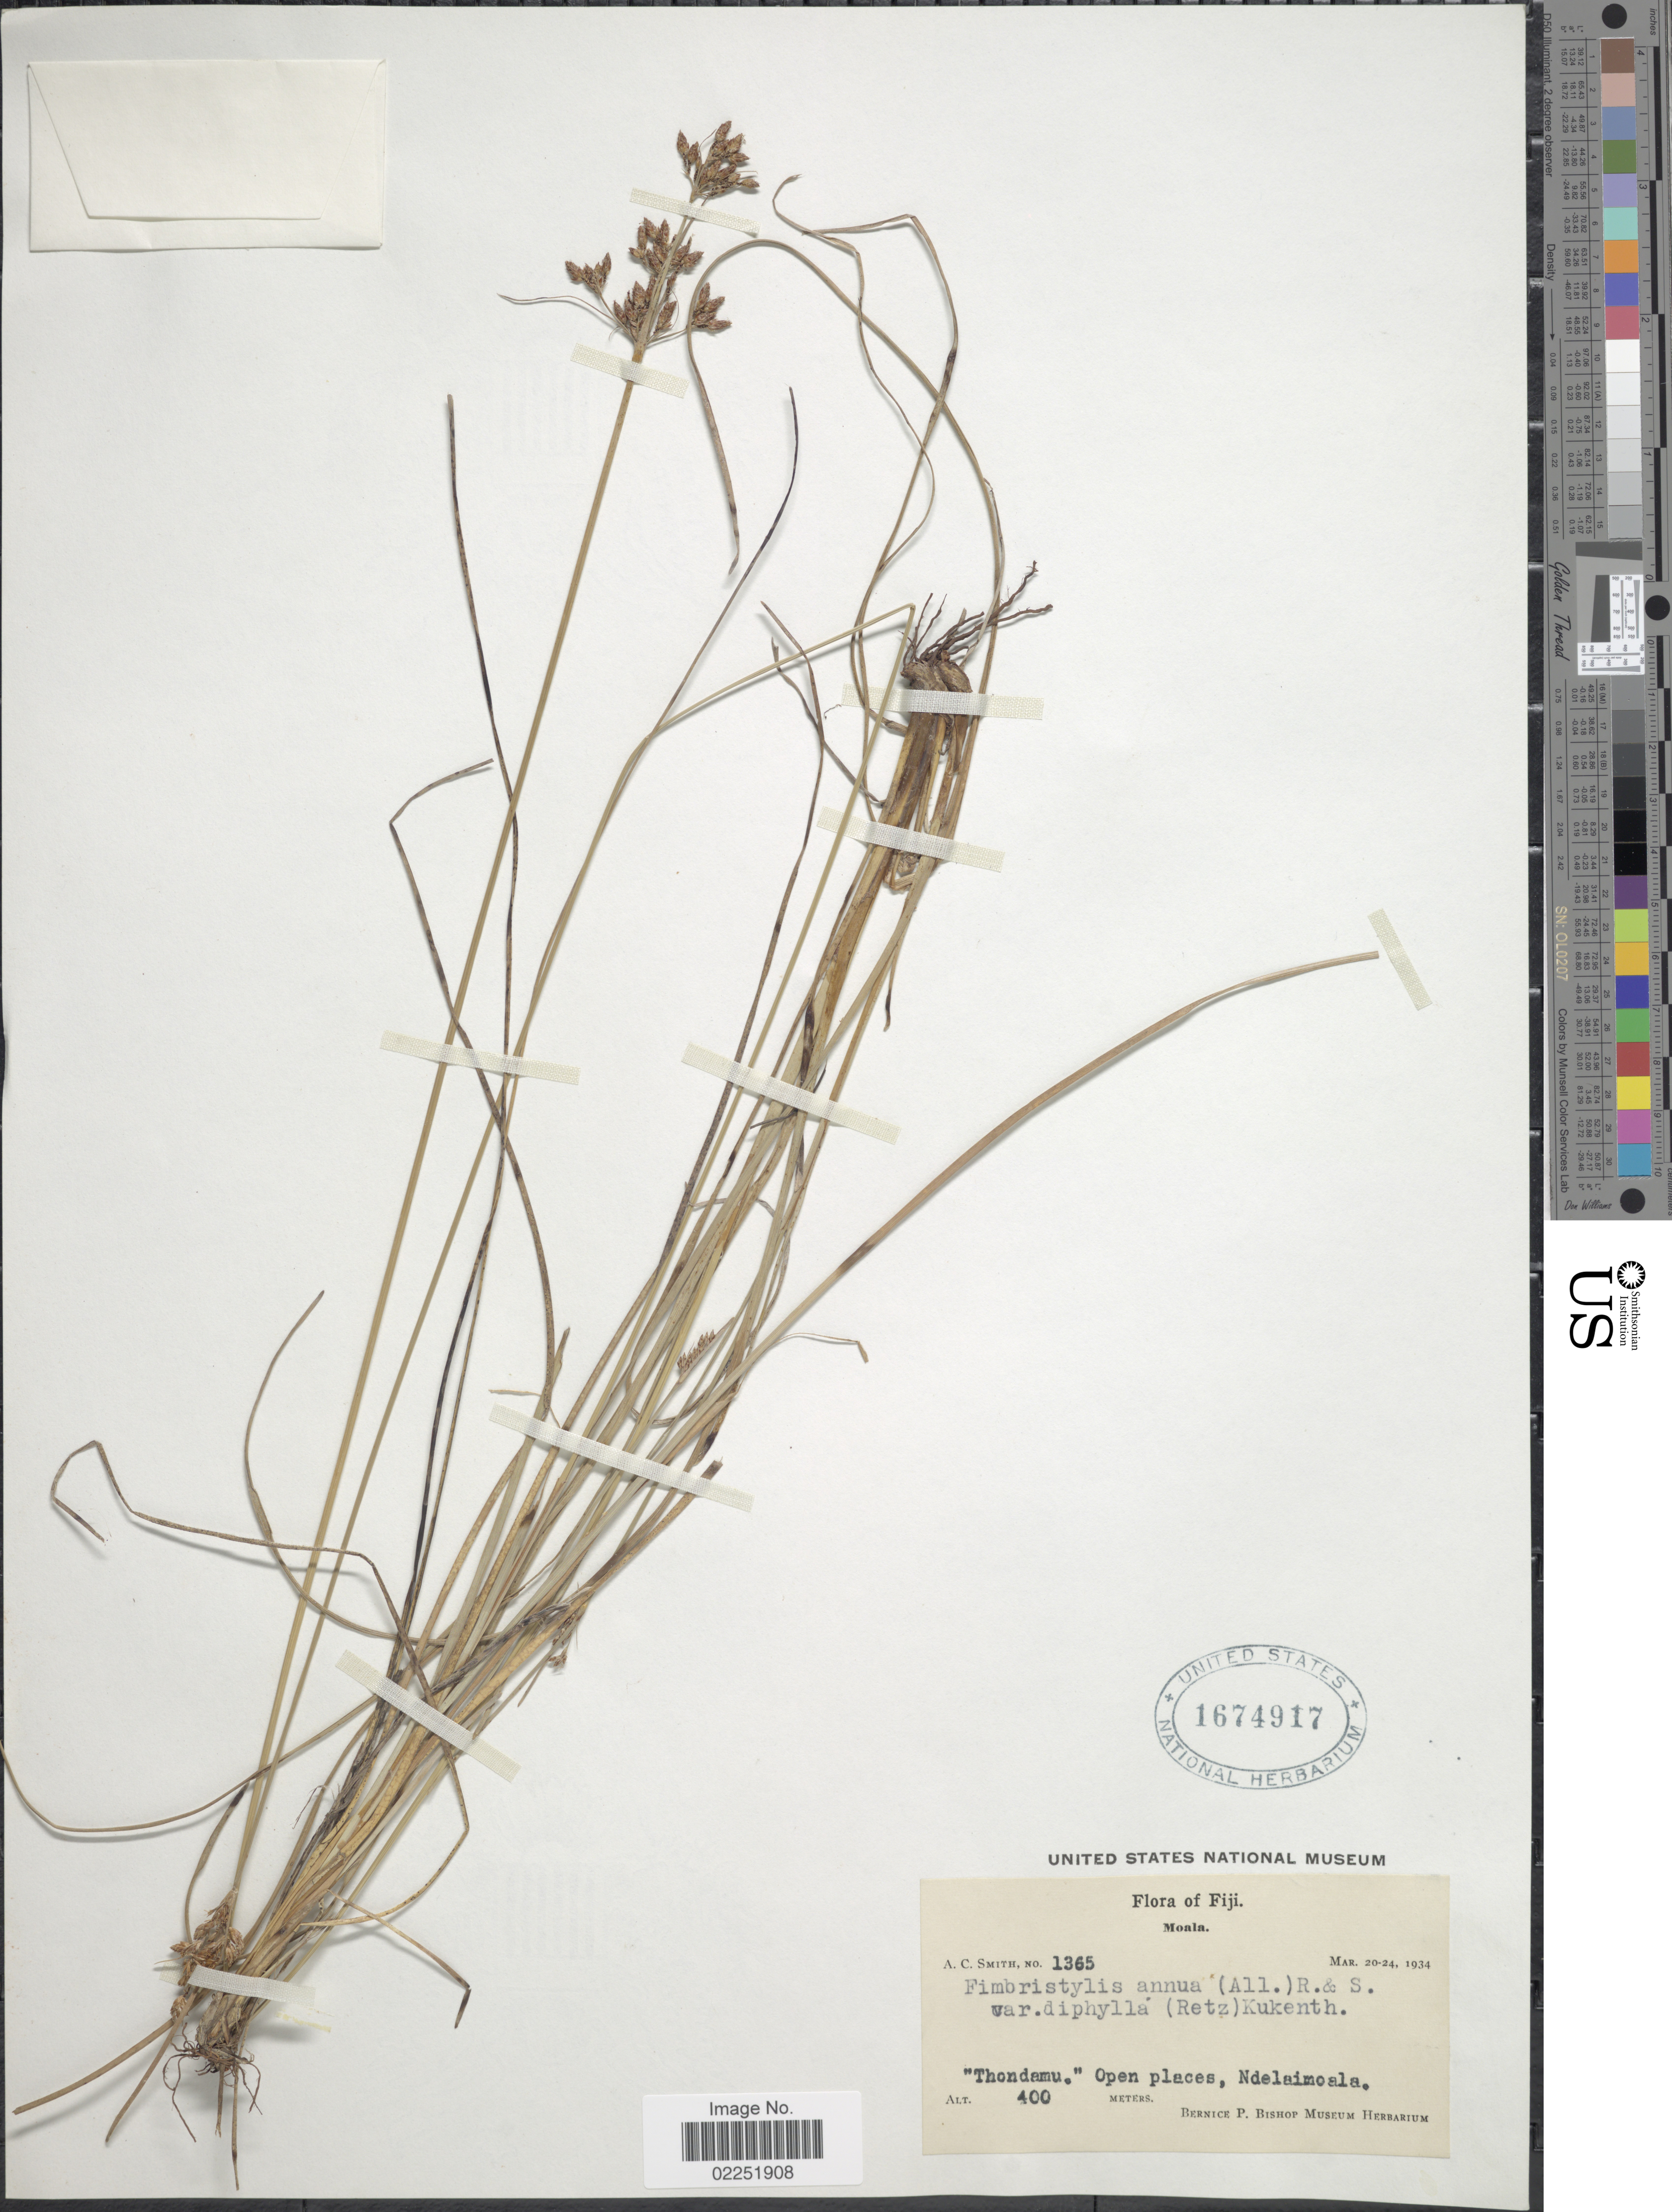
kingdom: Plantae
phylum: Tracheophyta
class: Liliopsida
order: Poales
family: Cyperaceae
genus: Fimbristylis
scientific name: Fimbristylis dichotoma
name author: (L.) Vahl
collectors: A. C. Smith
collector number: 1365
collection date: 1934-03-20/1934-03-24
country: Fiji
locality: Moala, 'Thondamu' Open places, Ndelaimoala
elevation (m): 400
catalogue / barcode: US 1674917